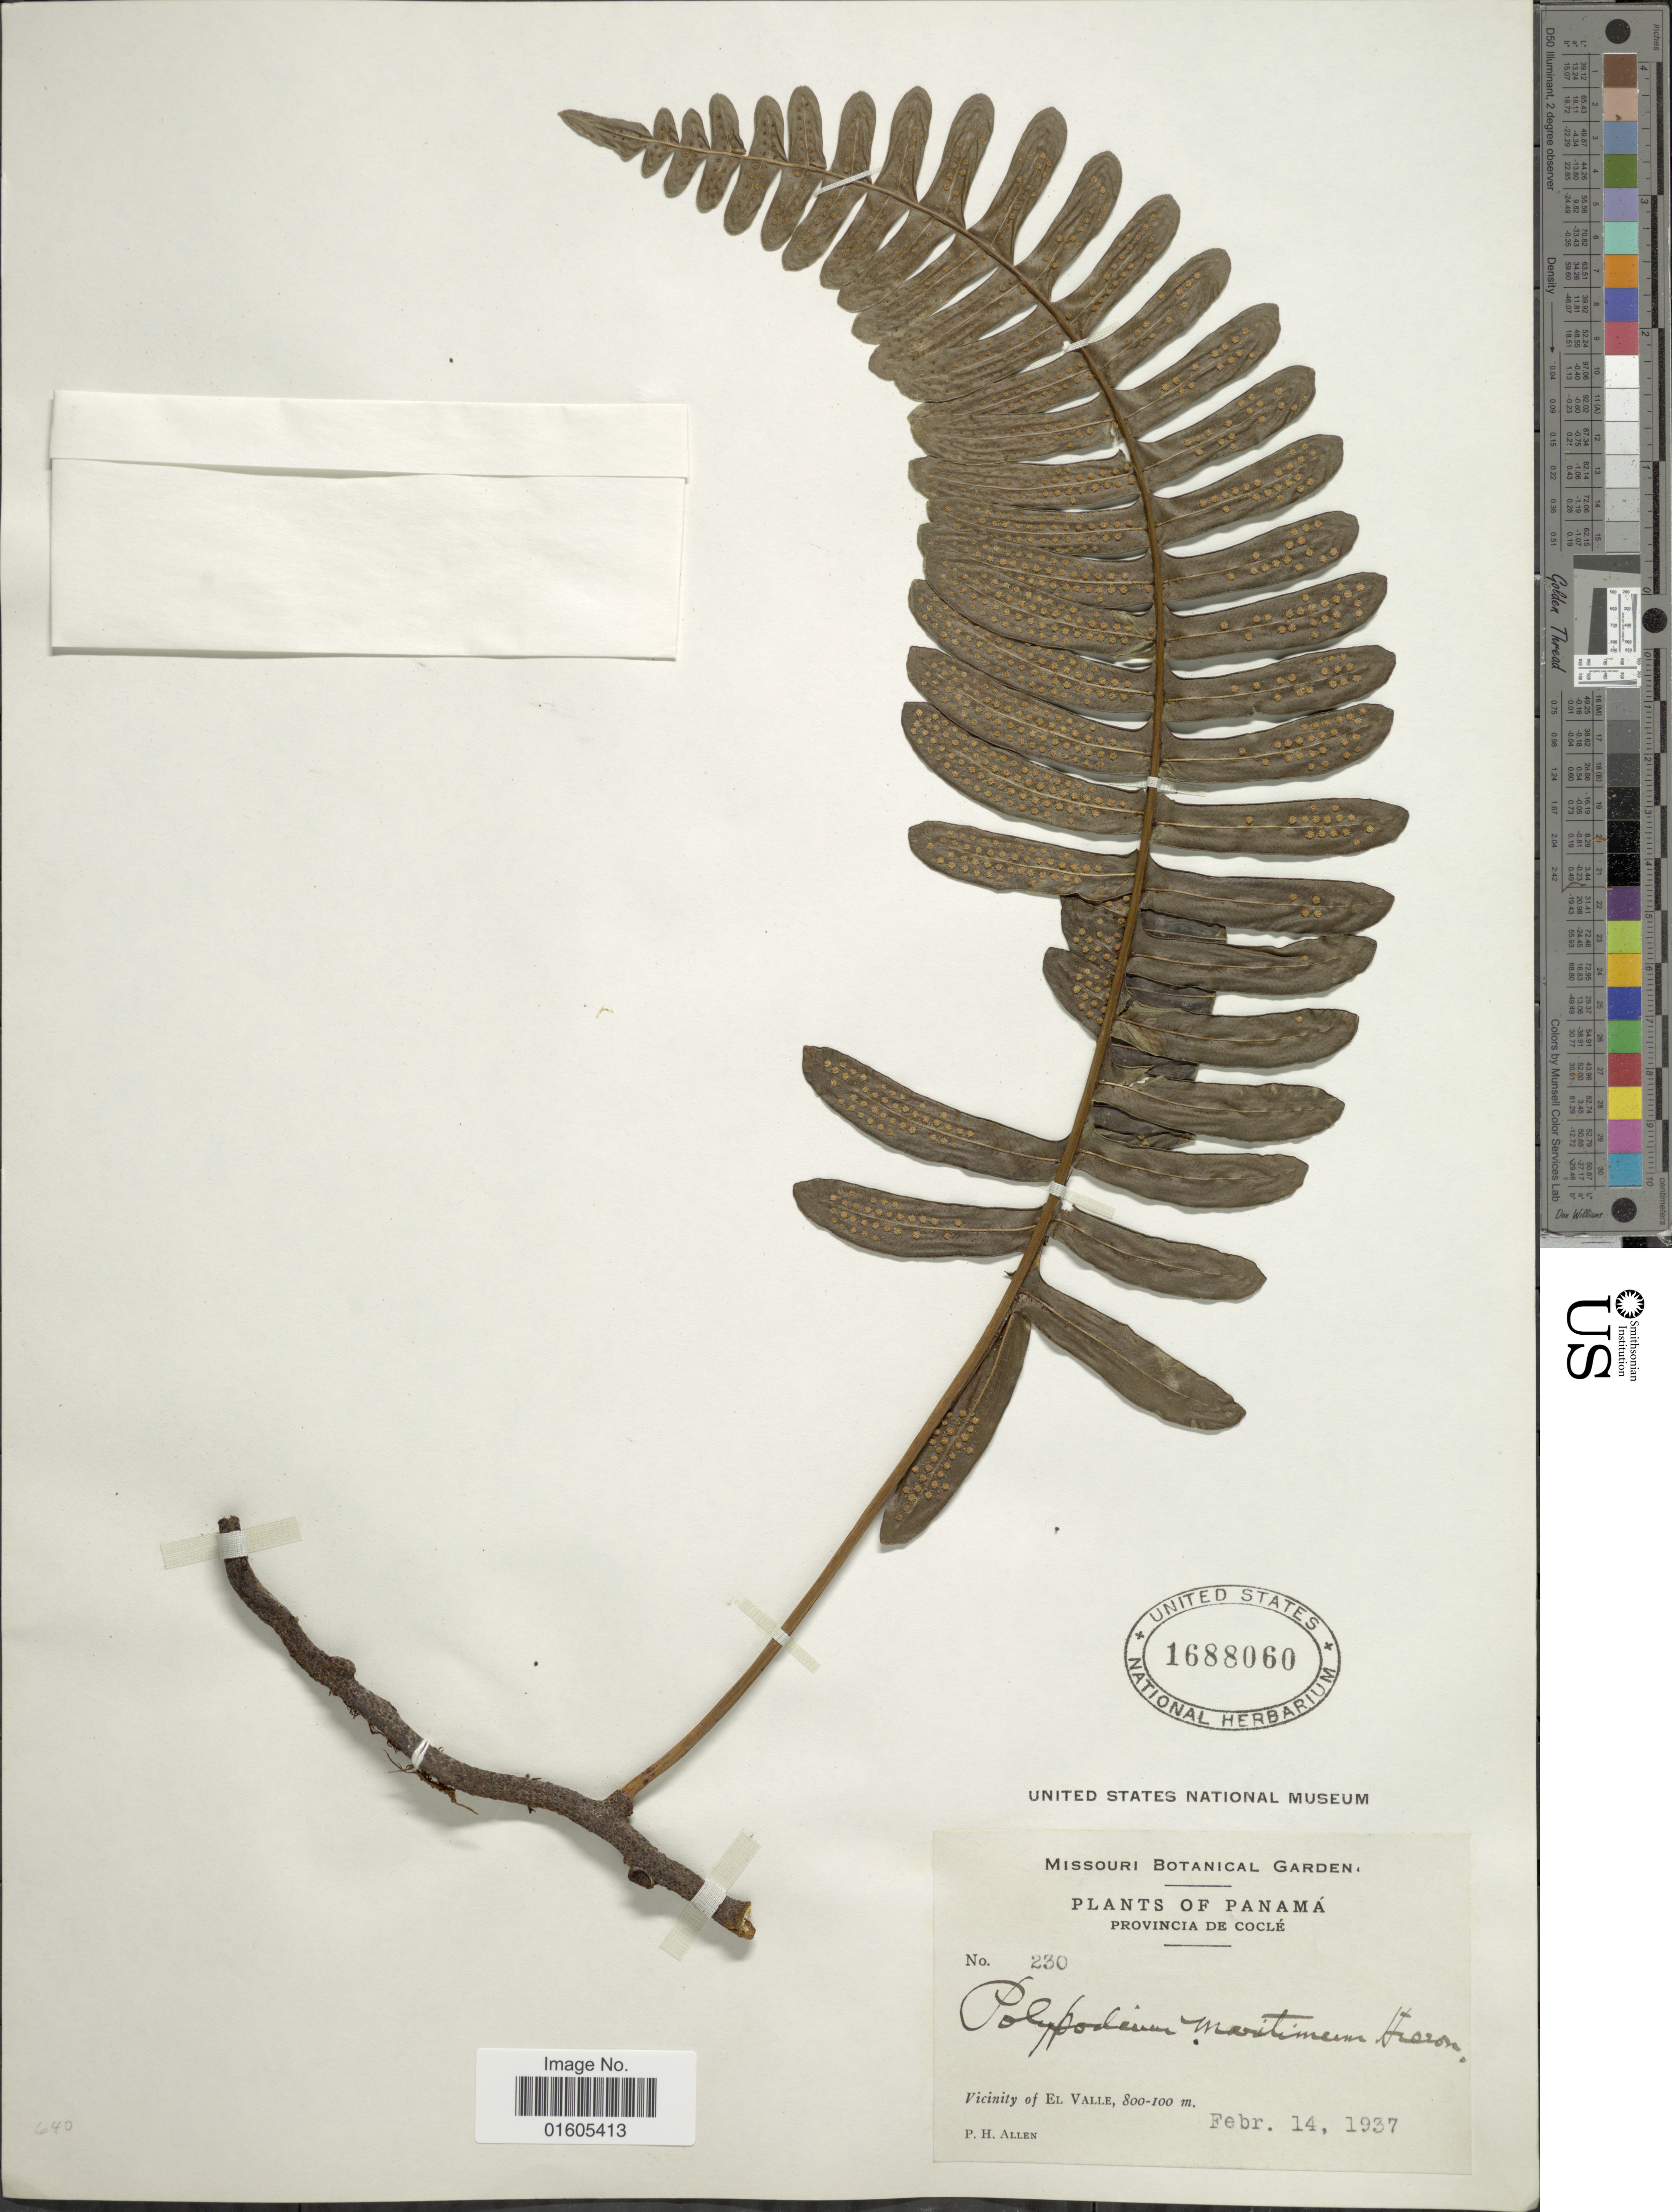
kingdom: Plantae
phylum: Tracheophyta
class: Polypodiopsida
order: Polypodiales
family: Polypodiaceae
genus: Serpocaulon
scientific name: Serpocaulon maritimum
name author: (Hieron.) A.R. Sm.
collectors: P. H. Allen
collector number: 230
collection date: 1937-02-14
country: Panama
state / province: Coclé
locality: Vicinity of EL Valle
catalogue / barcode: US 1688060